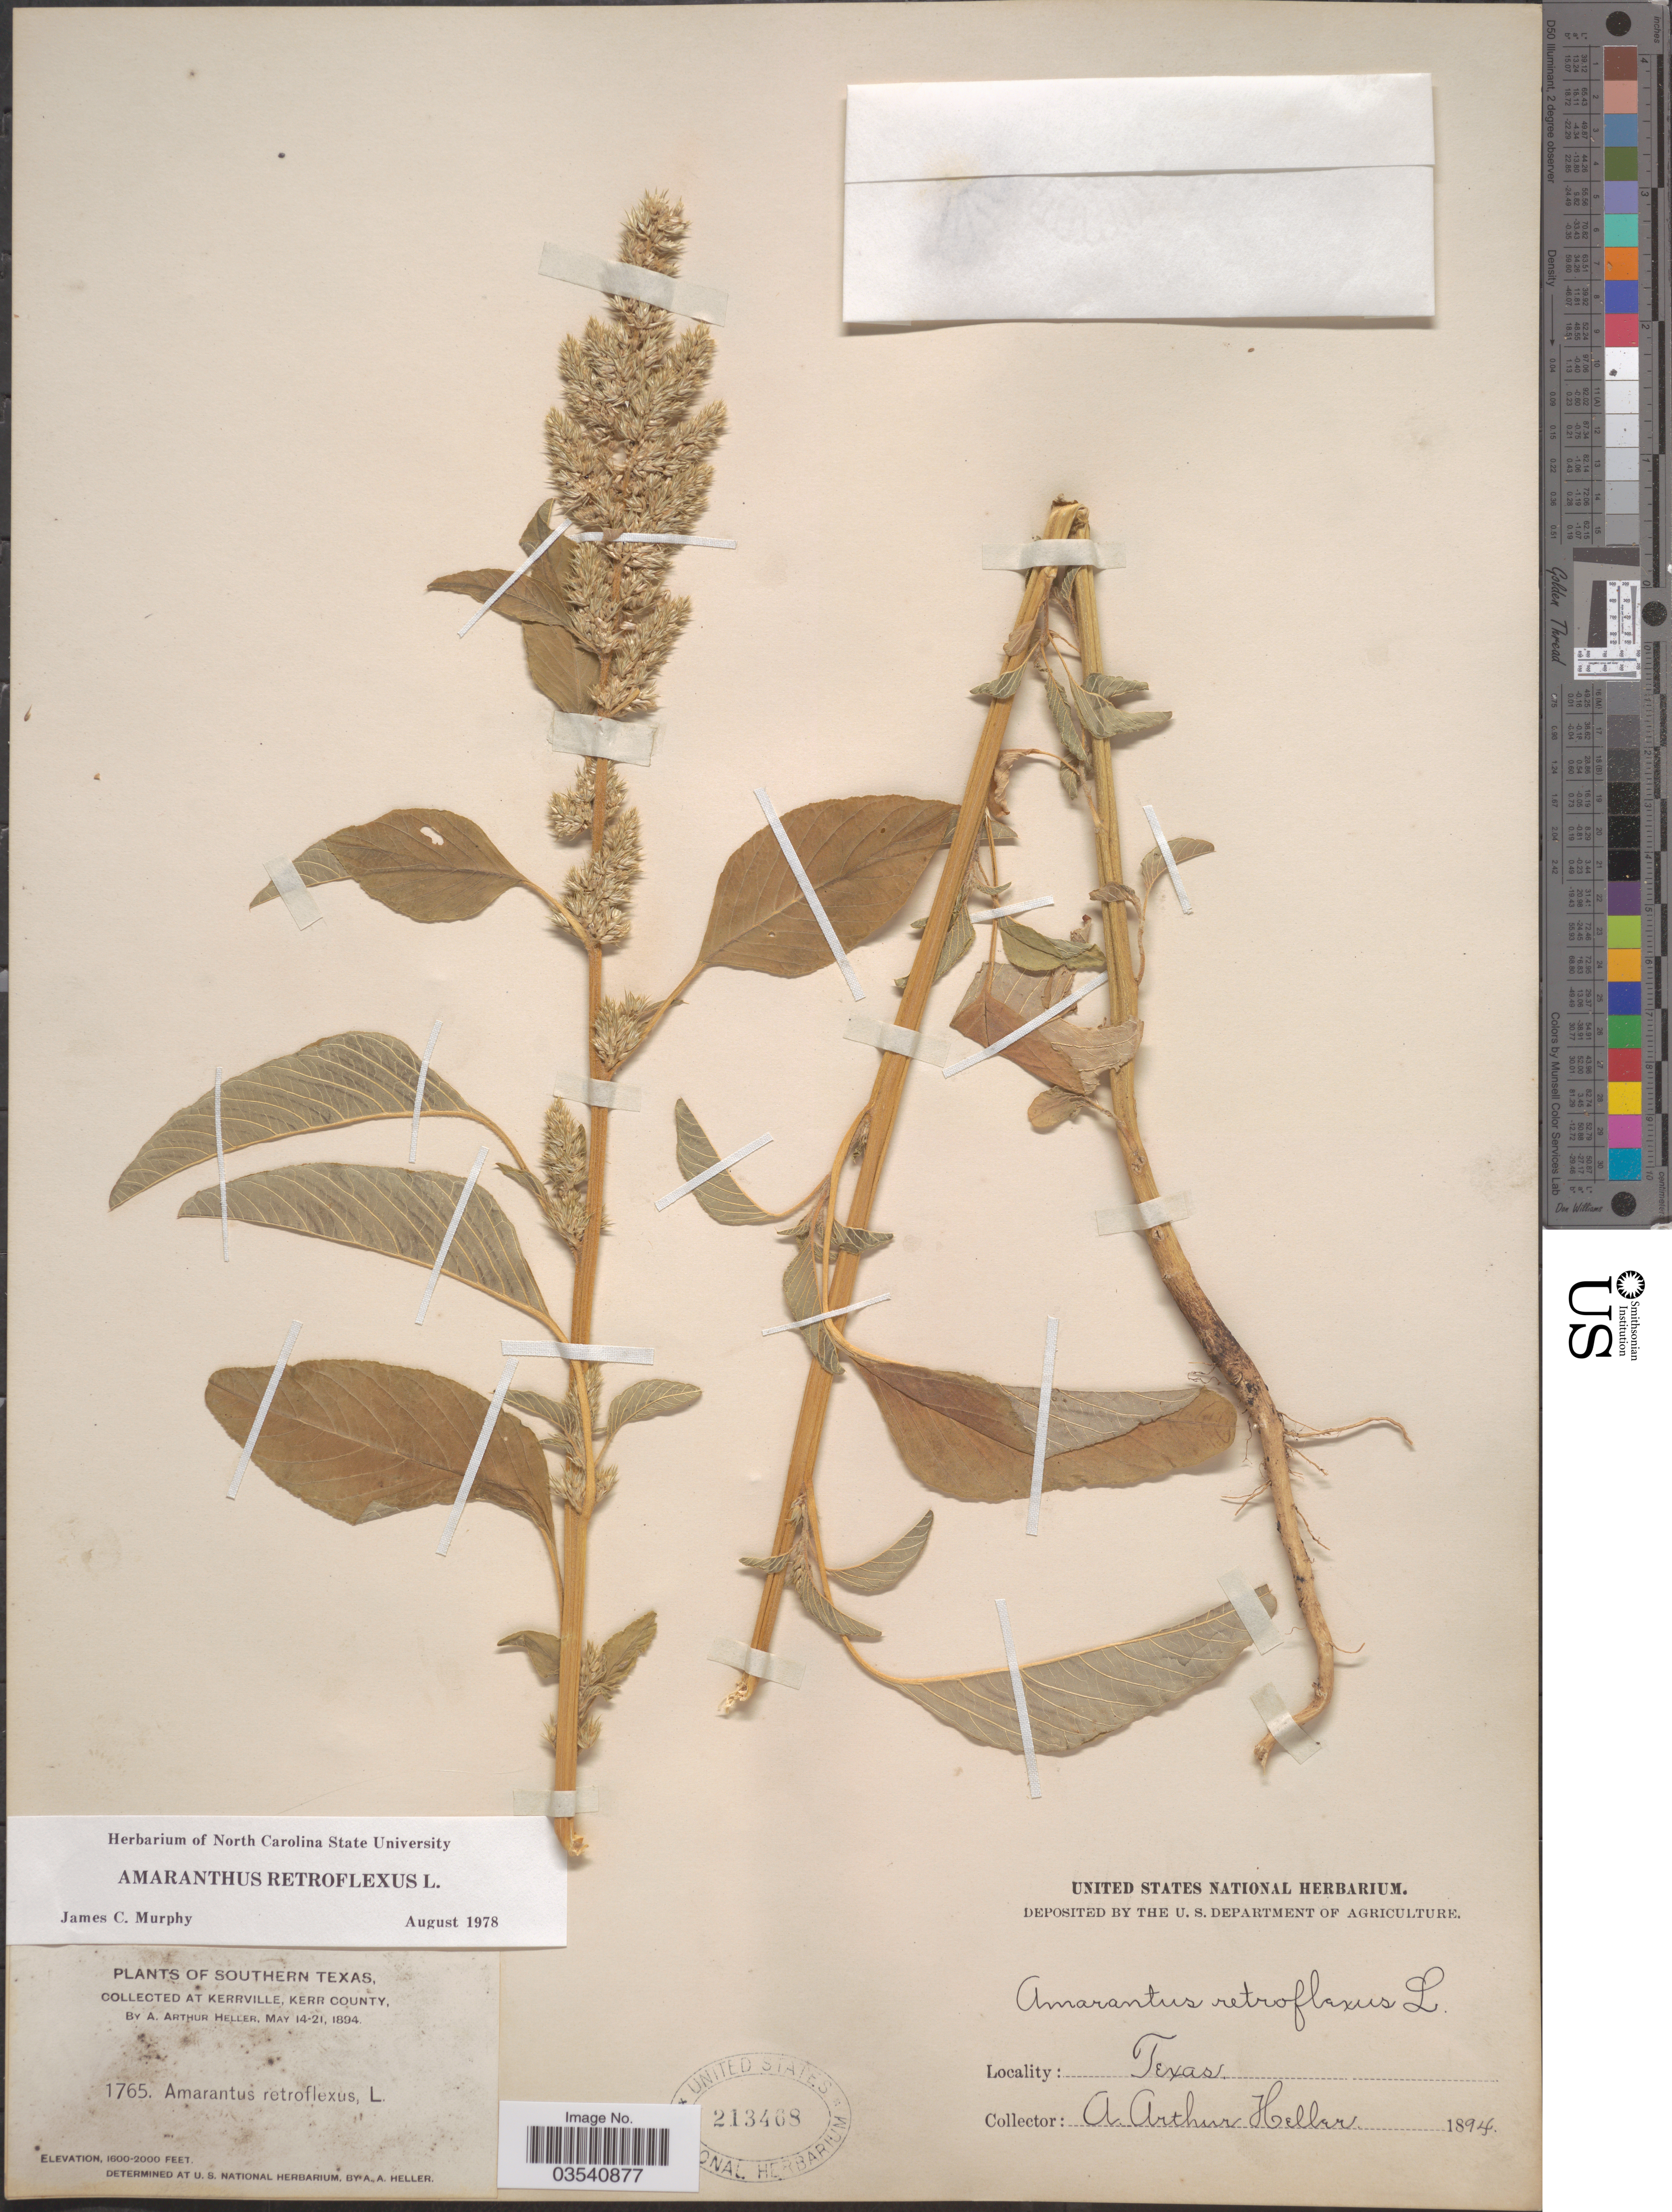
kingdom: Plantae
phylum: Tracheophyta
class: Magnoliopsida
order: Caryophyllales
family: Amaranthaceae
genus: Amaranthus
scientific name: Amaranthus retroflexus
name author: L.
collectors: A. A. Heller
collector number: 1765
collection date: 1894-05-14/1894-05-21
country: United States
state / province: Texas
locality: Southern Texas. At Kerrville, Kerr County.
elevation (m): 488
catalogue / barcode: US 213468